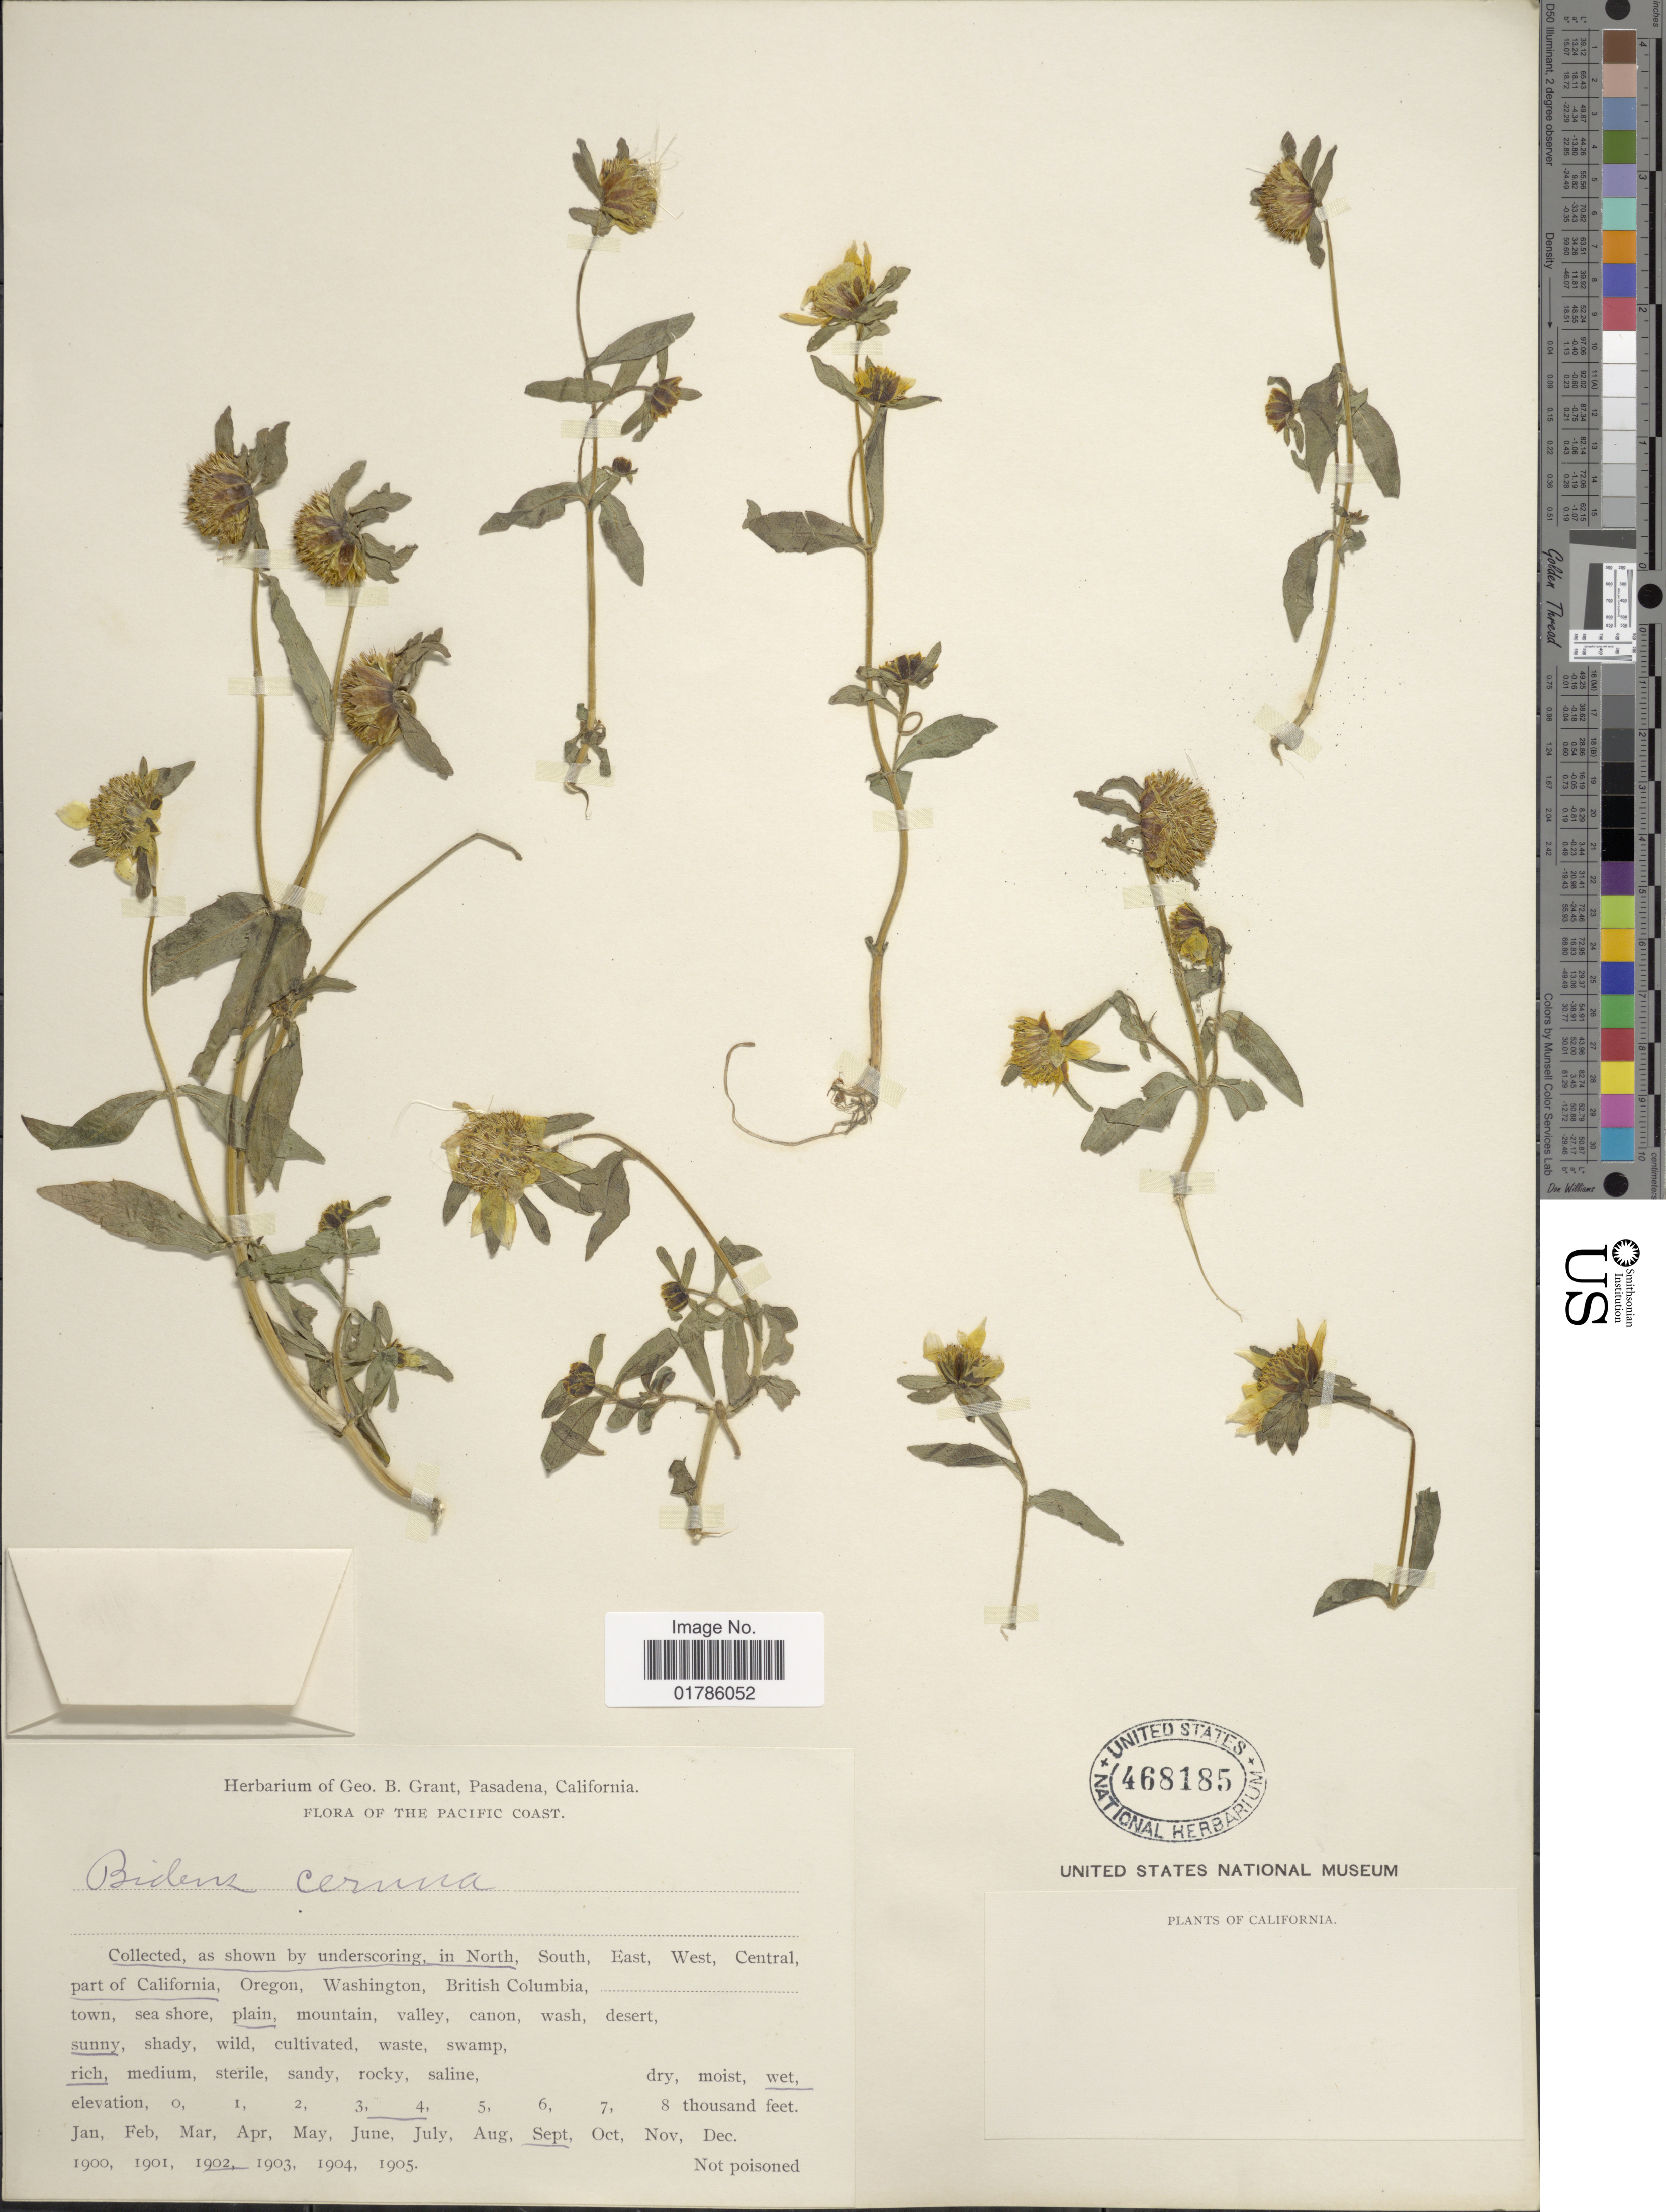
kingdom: Plantae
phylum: Tracheophyta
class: Magnoliopsida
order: Asterales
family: Asteraceae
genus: Bidens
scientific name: Bidens cernua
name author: L.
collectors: ex herb. G. B. Grant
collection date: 1902-09-04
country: United States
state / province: California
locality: Pacific Coast, part of California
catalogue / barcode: US 468185